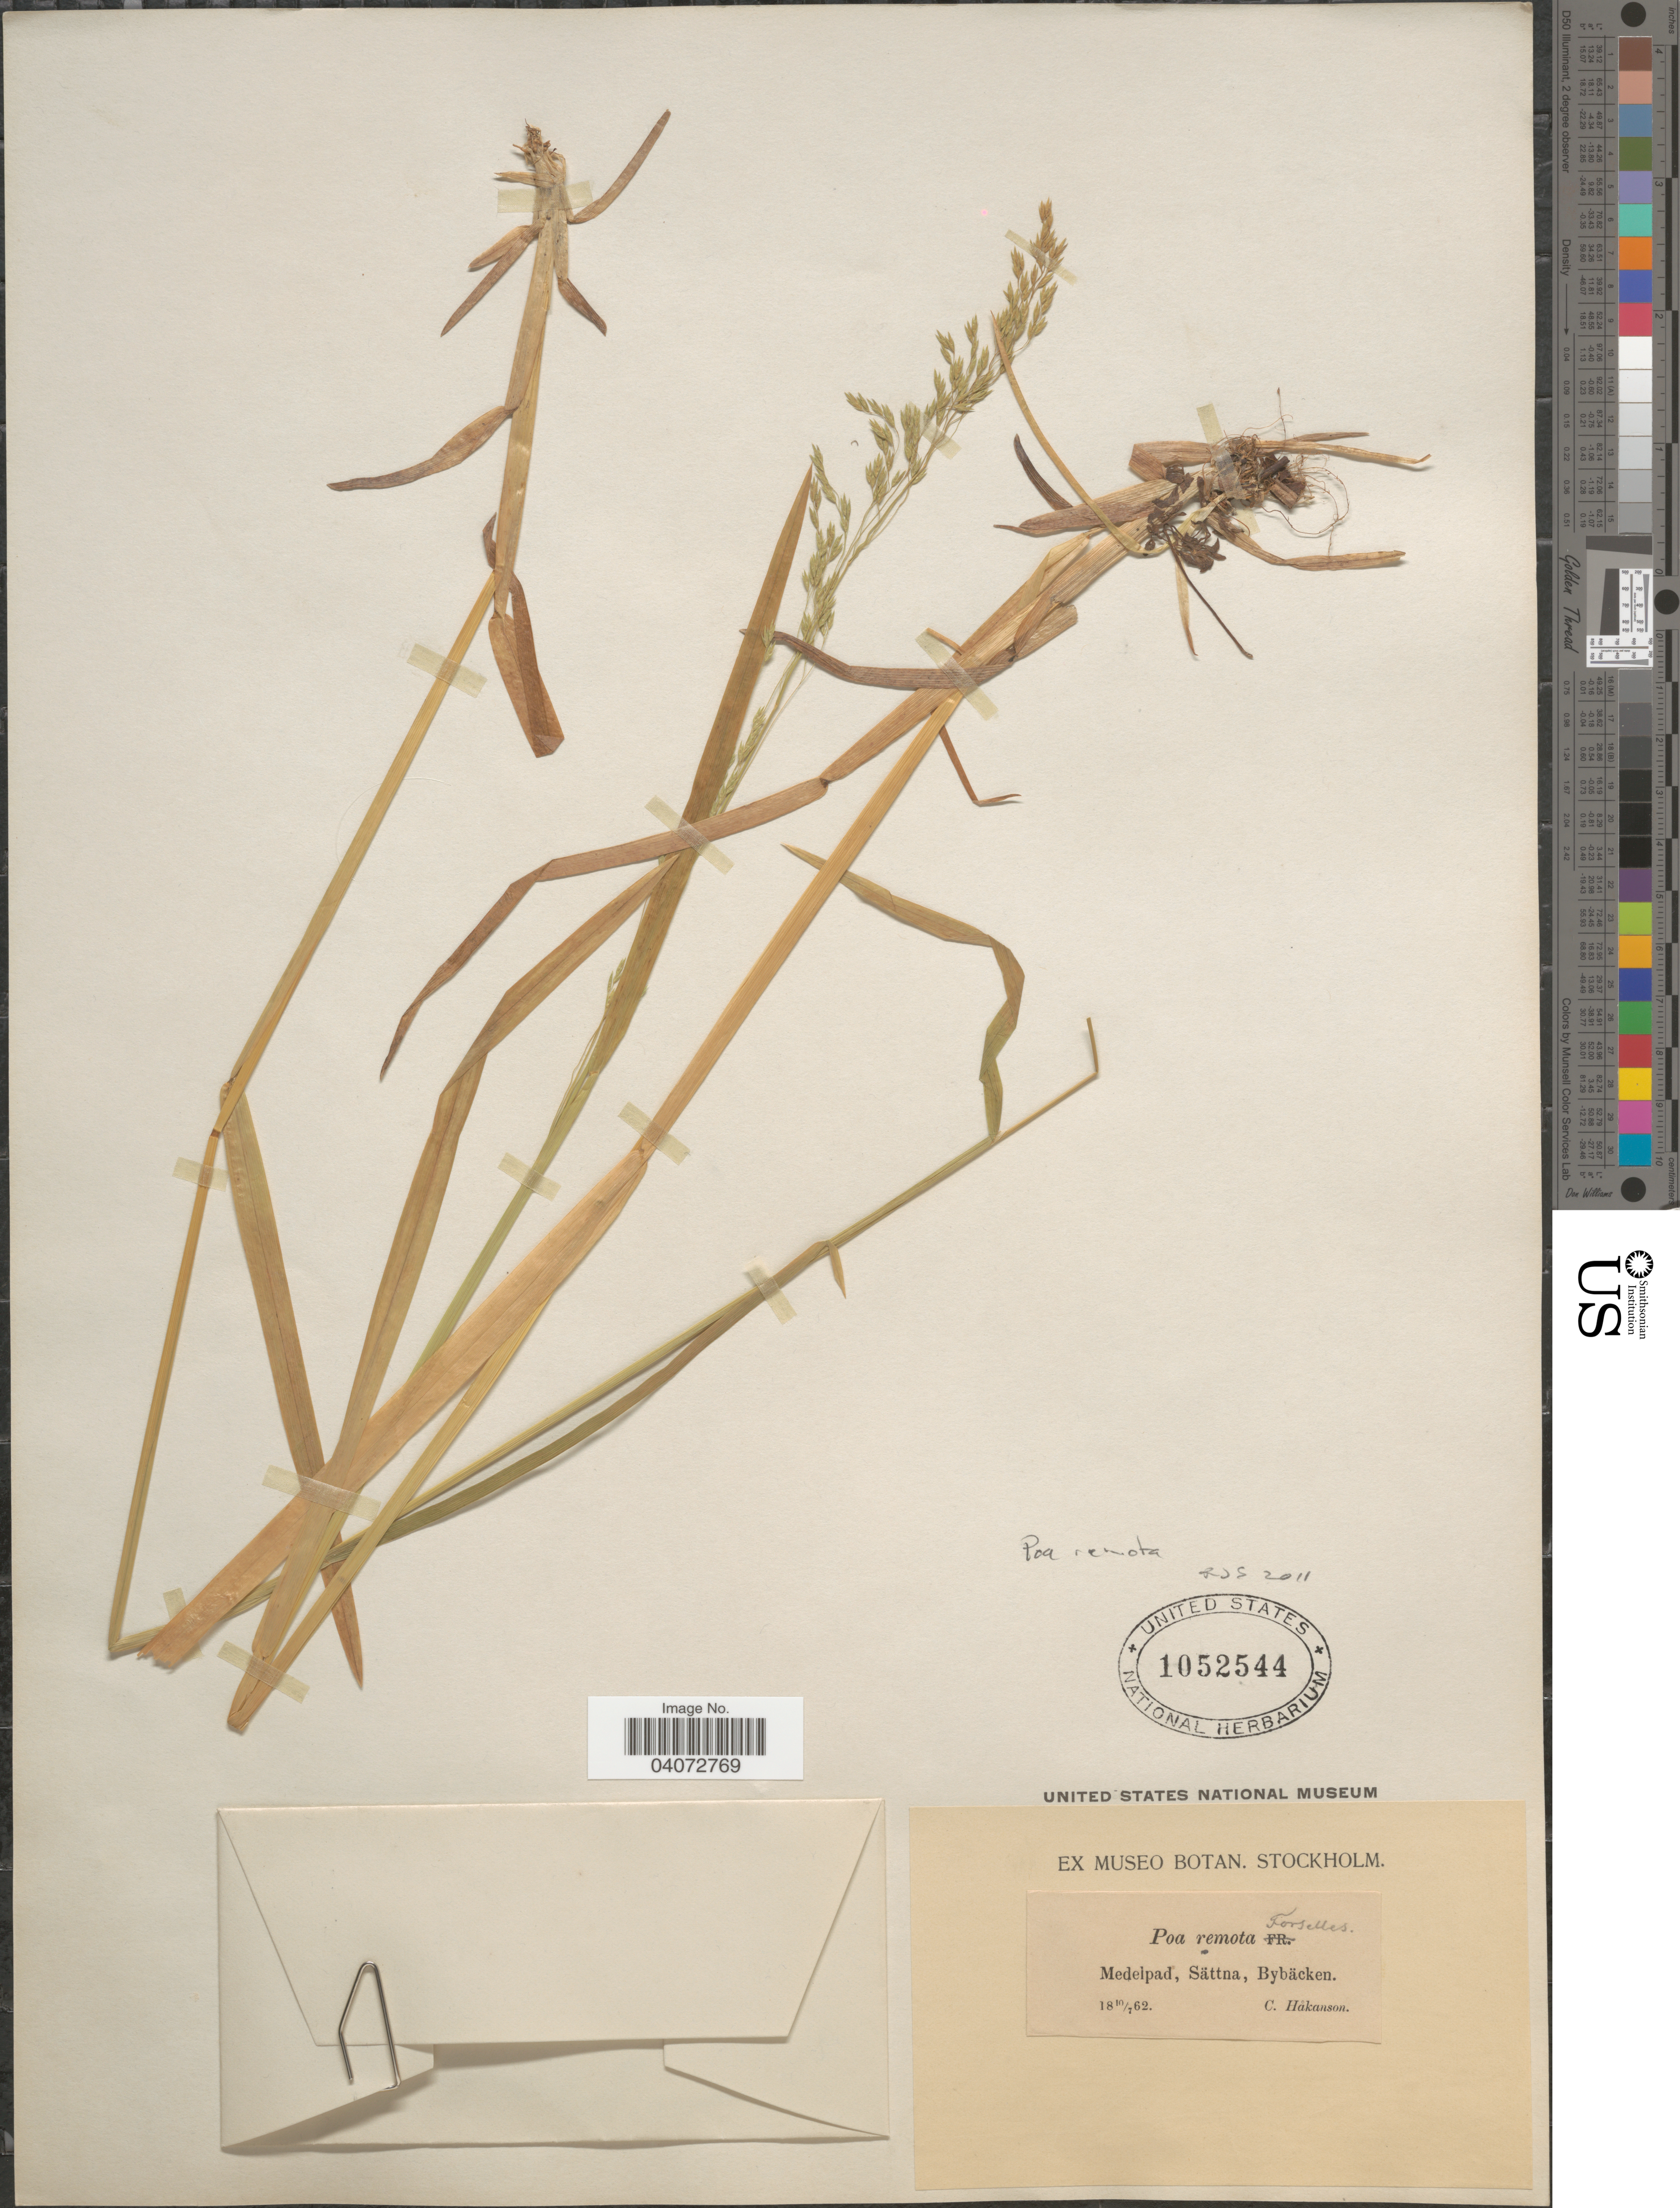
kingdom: Plantae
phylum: Tracheophyta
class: Liliopsida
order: Poales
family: Poaceae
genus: Poa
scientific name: Poa remota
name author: Forselles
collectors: C. Håkanson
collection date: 1862-07-10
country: Sweden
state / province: Stockholm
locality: Medelpad, Sättna, Bybäcken.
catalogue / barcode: US 1052544